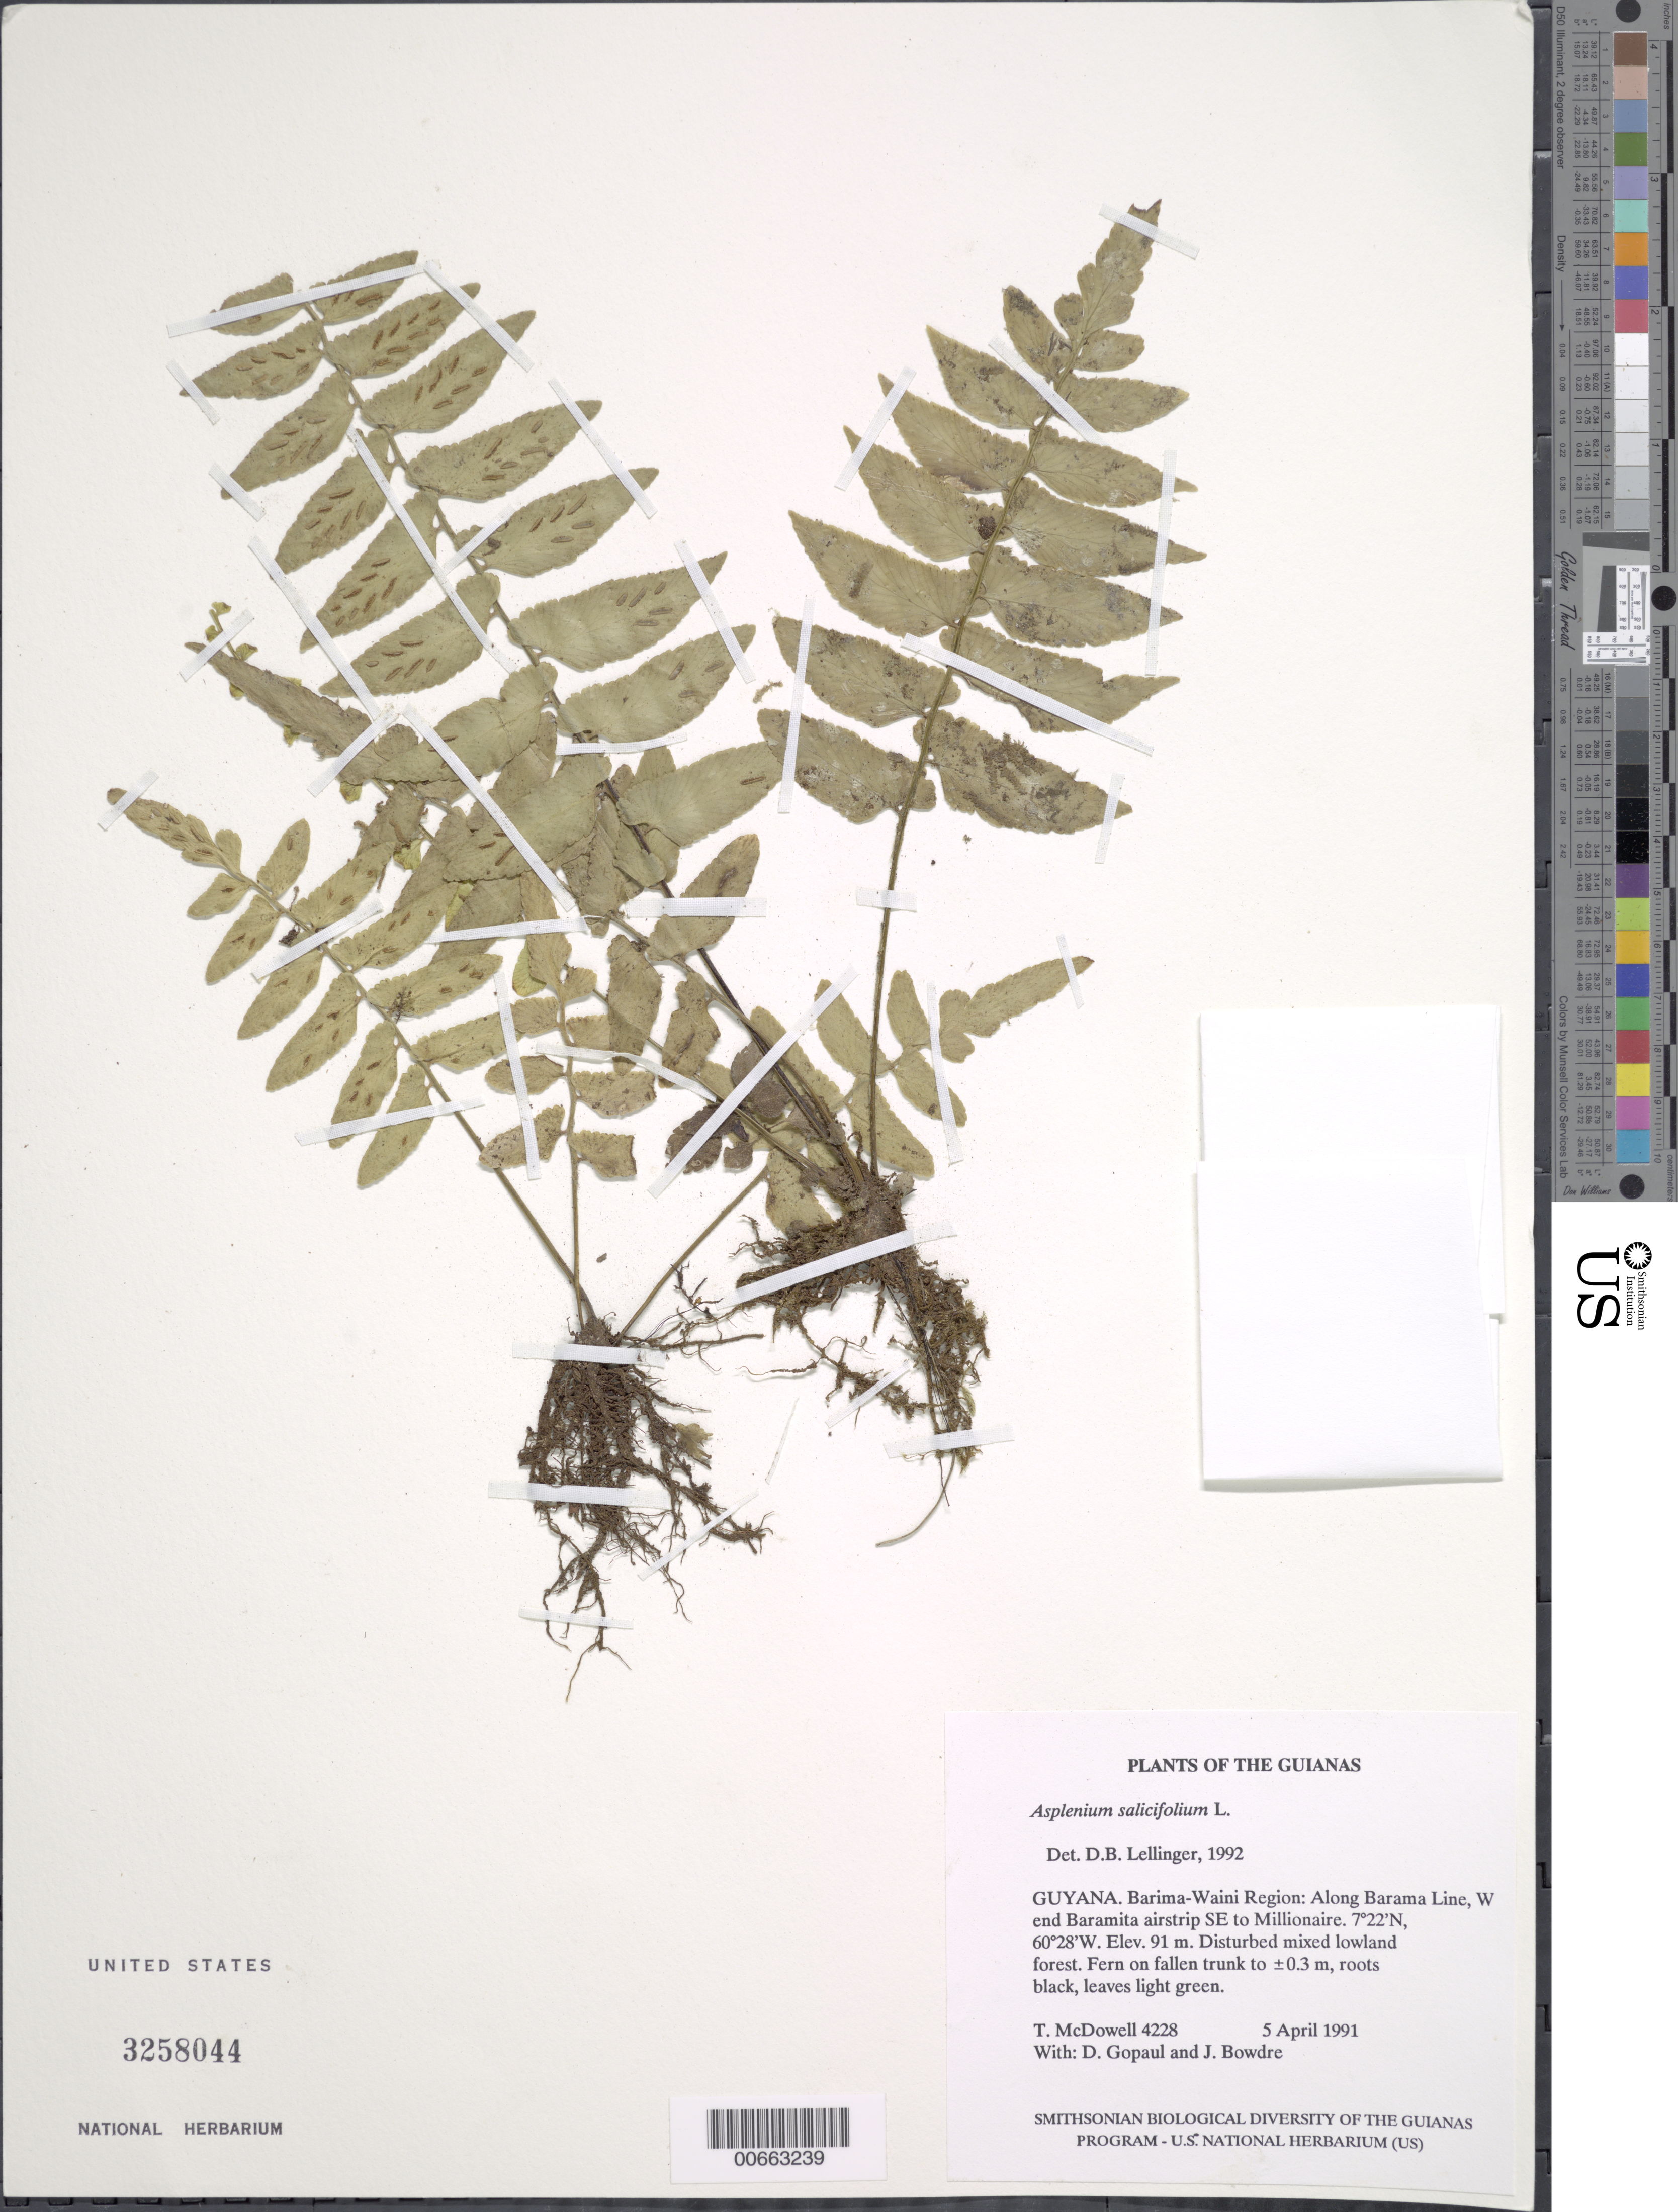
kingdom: Plantae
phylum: Tracheophyta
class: Polypodiopsida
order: Polypodiales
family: Aspleniaceae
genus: Asplenium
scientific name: Asplenium salicifolium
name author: L.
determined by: Lellinger, David B., (BOT), Smithsonian Institution - National Museum of Natural History (UNITED STATES)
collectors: T. McDowell, D. Gopaul & J. Bowdre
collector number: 4228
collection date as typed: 5 April 1991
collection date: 1991-04-05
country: Guyana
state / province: Barima-Waini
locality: Along Barama Line, W end Baramita airstrip SE to Millionaire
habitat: Disturbed mixed lowland forest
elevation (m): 91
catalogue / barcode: US 3258044